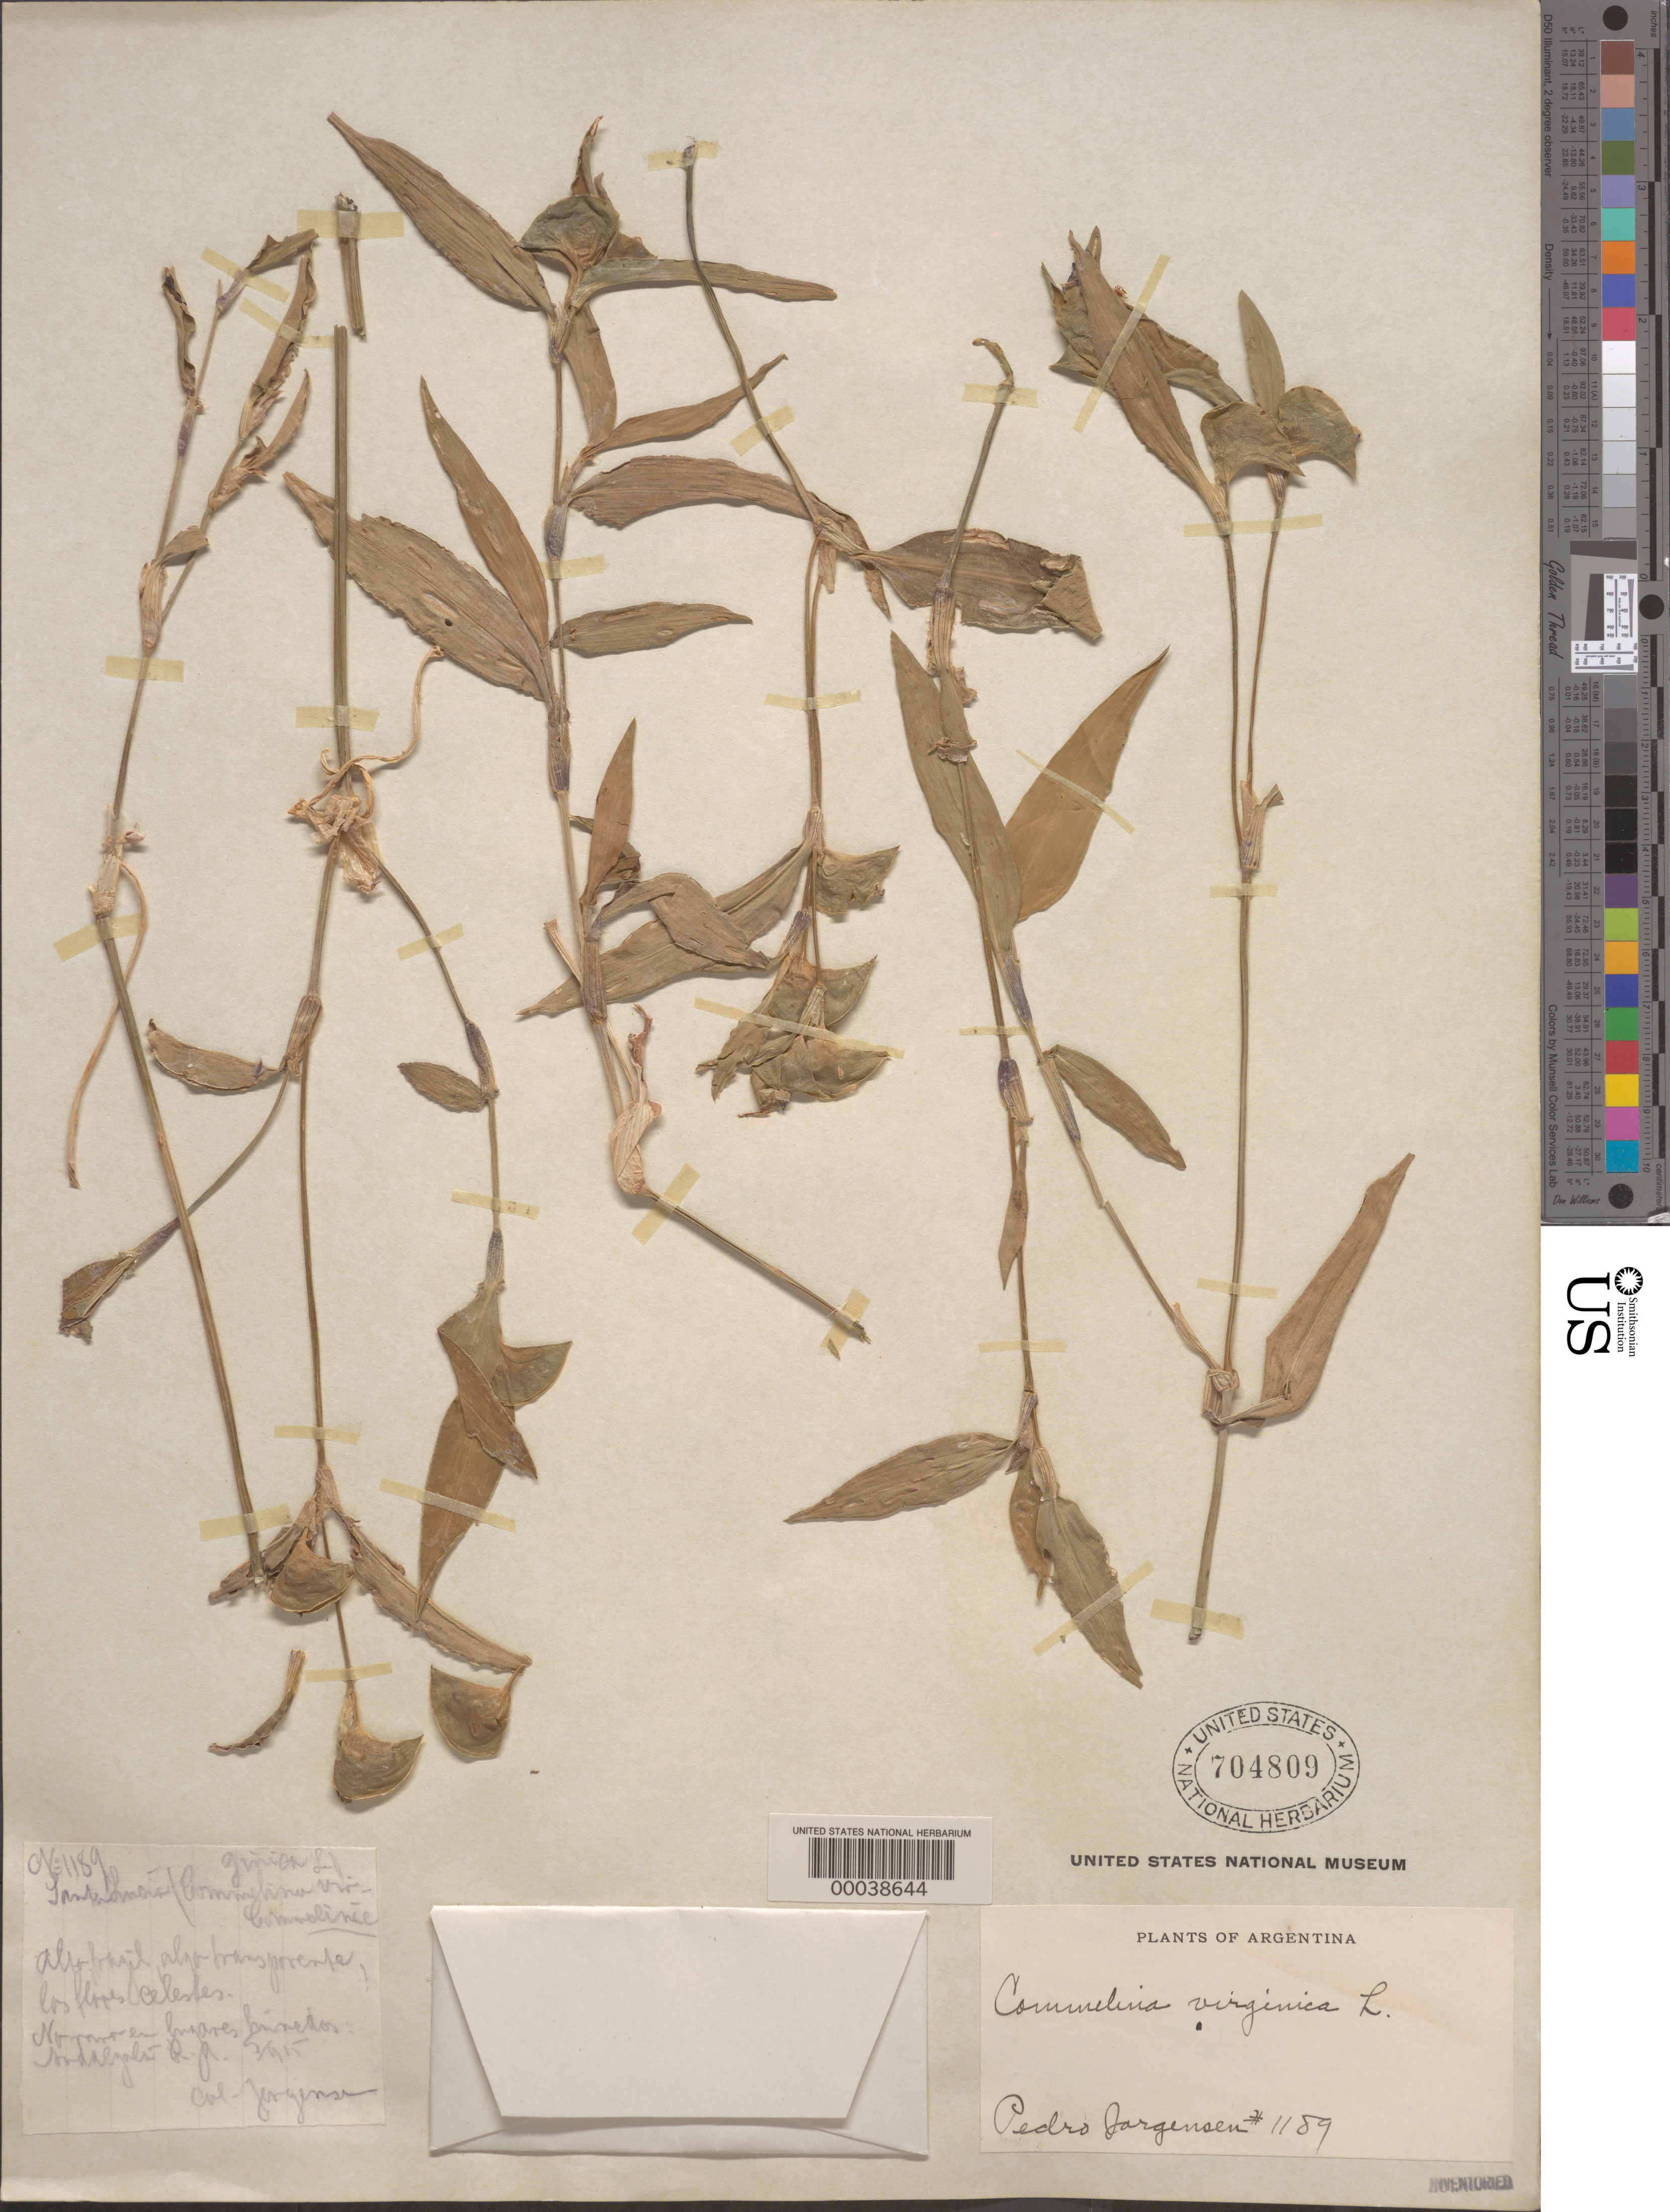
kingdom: Plantae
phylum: Tracheophyta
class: Liliopsida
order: Commelinales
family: Commelinaceae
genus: Commelina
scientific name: Commelina erecta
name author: L.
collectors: P. Jorgensen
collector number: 1189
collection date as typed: May 1915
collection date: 1915-05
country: Argentina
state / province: Río Negro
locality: Andalgala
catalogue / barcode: US 704809